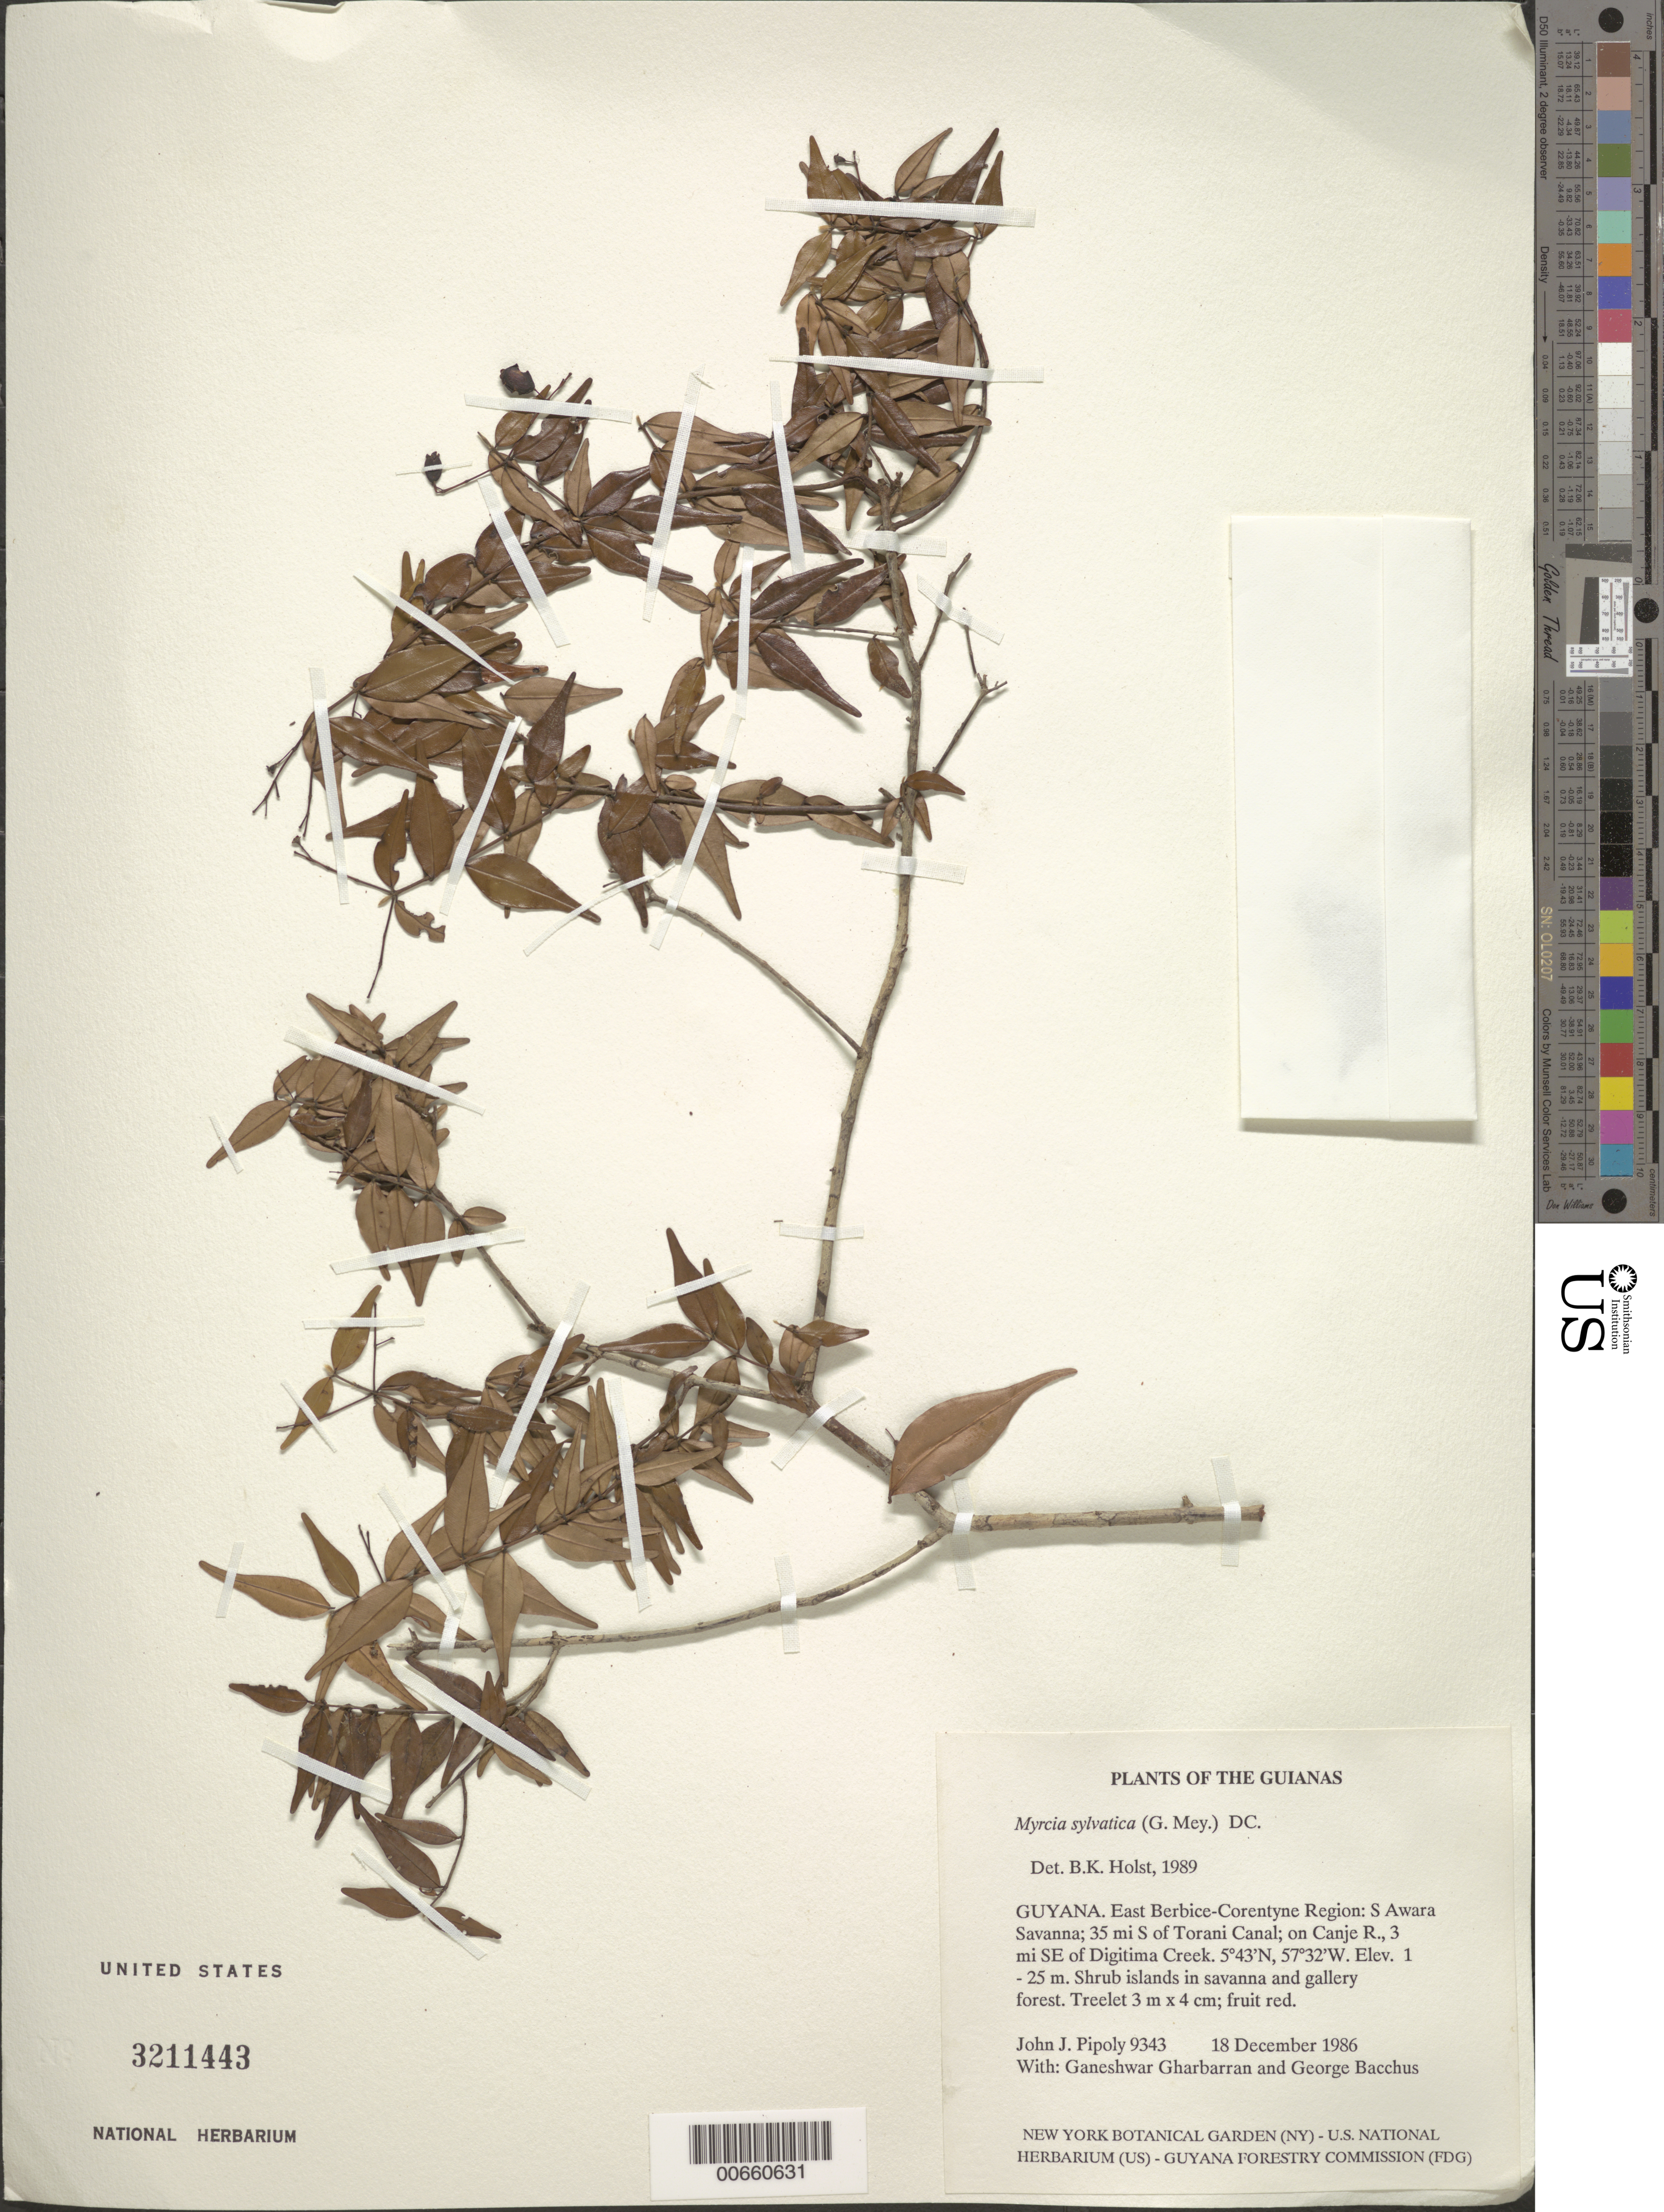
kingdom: Plantae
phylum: Tracheophyta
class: Magnoliopsida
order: Myrtales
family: Myrtaceae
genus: Myrcia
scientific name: Myrcia sylvatica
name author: (G. Mey.) DC.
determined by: Holst, Bruce K.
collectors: J. J. Pipoly, G. Gharbarran & G. Bacchus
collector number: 9343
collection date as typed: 18 December 1986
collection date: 1986-12-18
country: Guyana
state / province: E. Berbice-Corentyne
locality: S Awara Savanna; ±35 mi S of Torani Canal; on Canje R., 3 mi SE of Digitima Creek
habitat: Shrub islands in savanna and gallery forest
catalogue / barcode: US 3211443